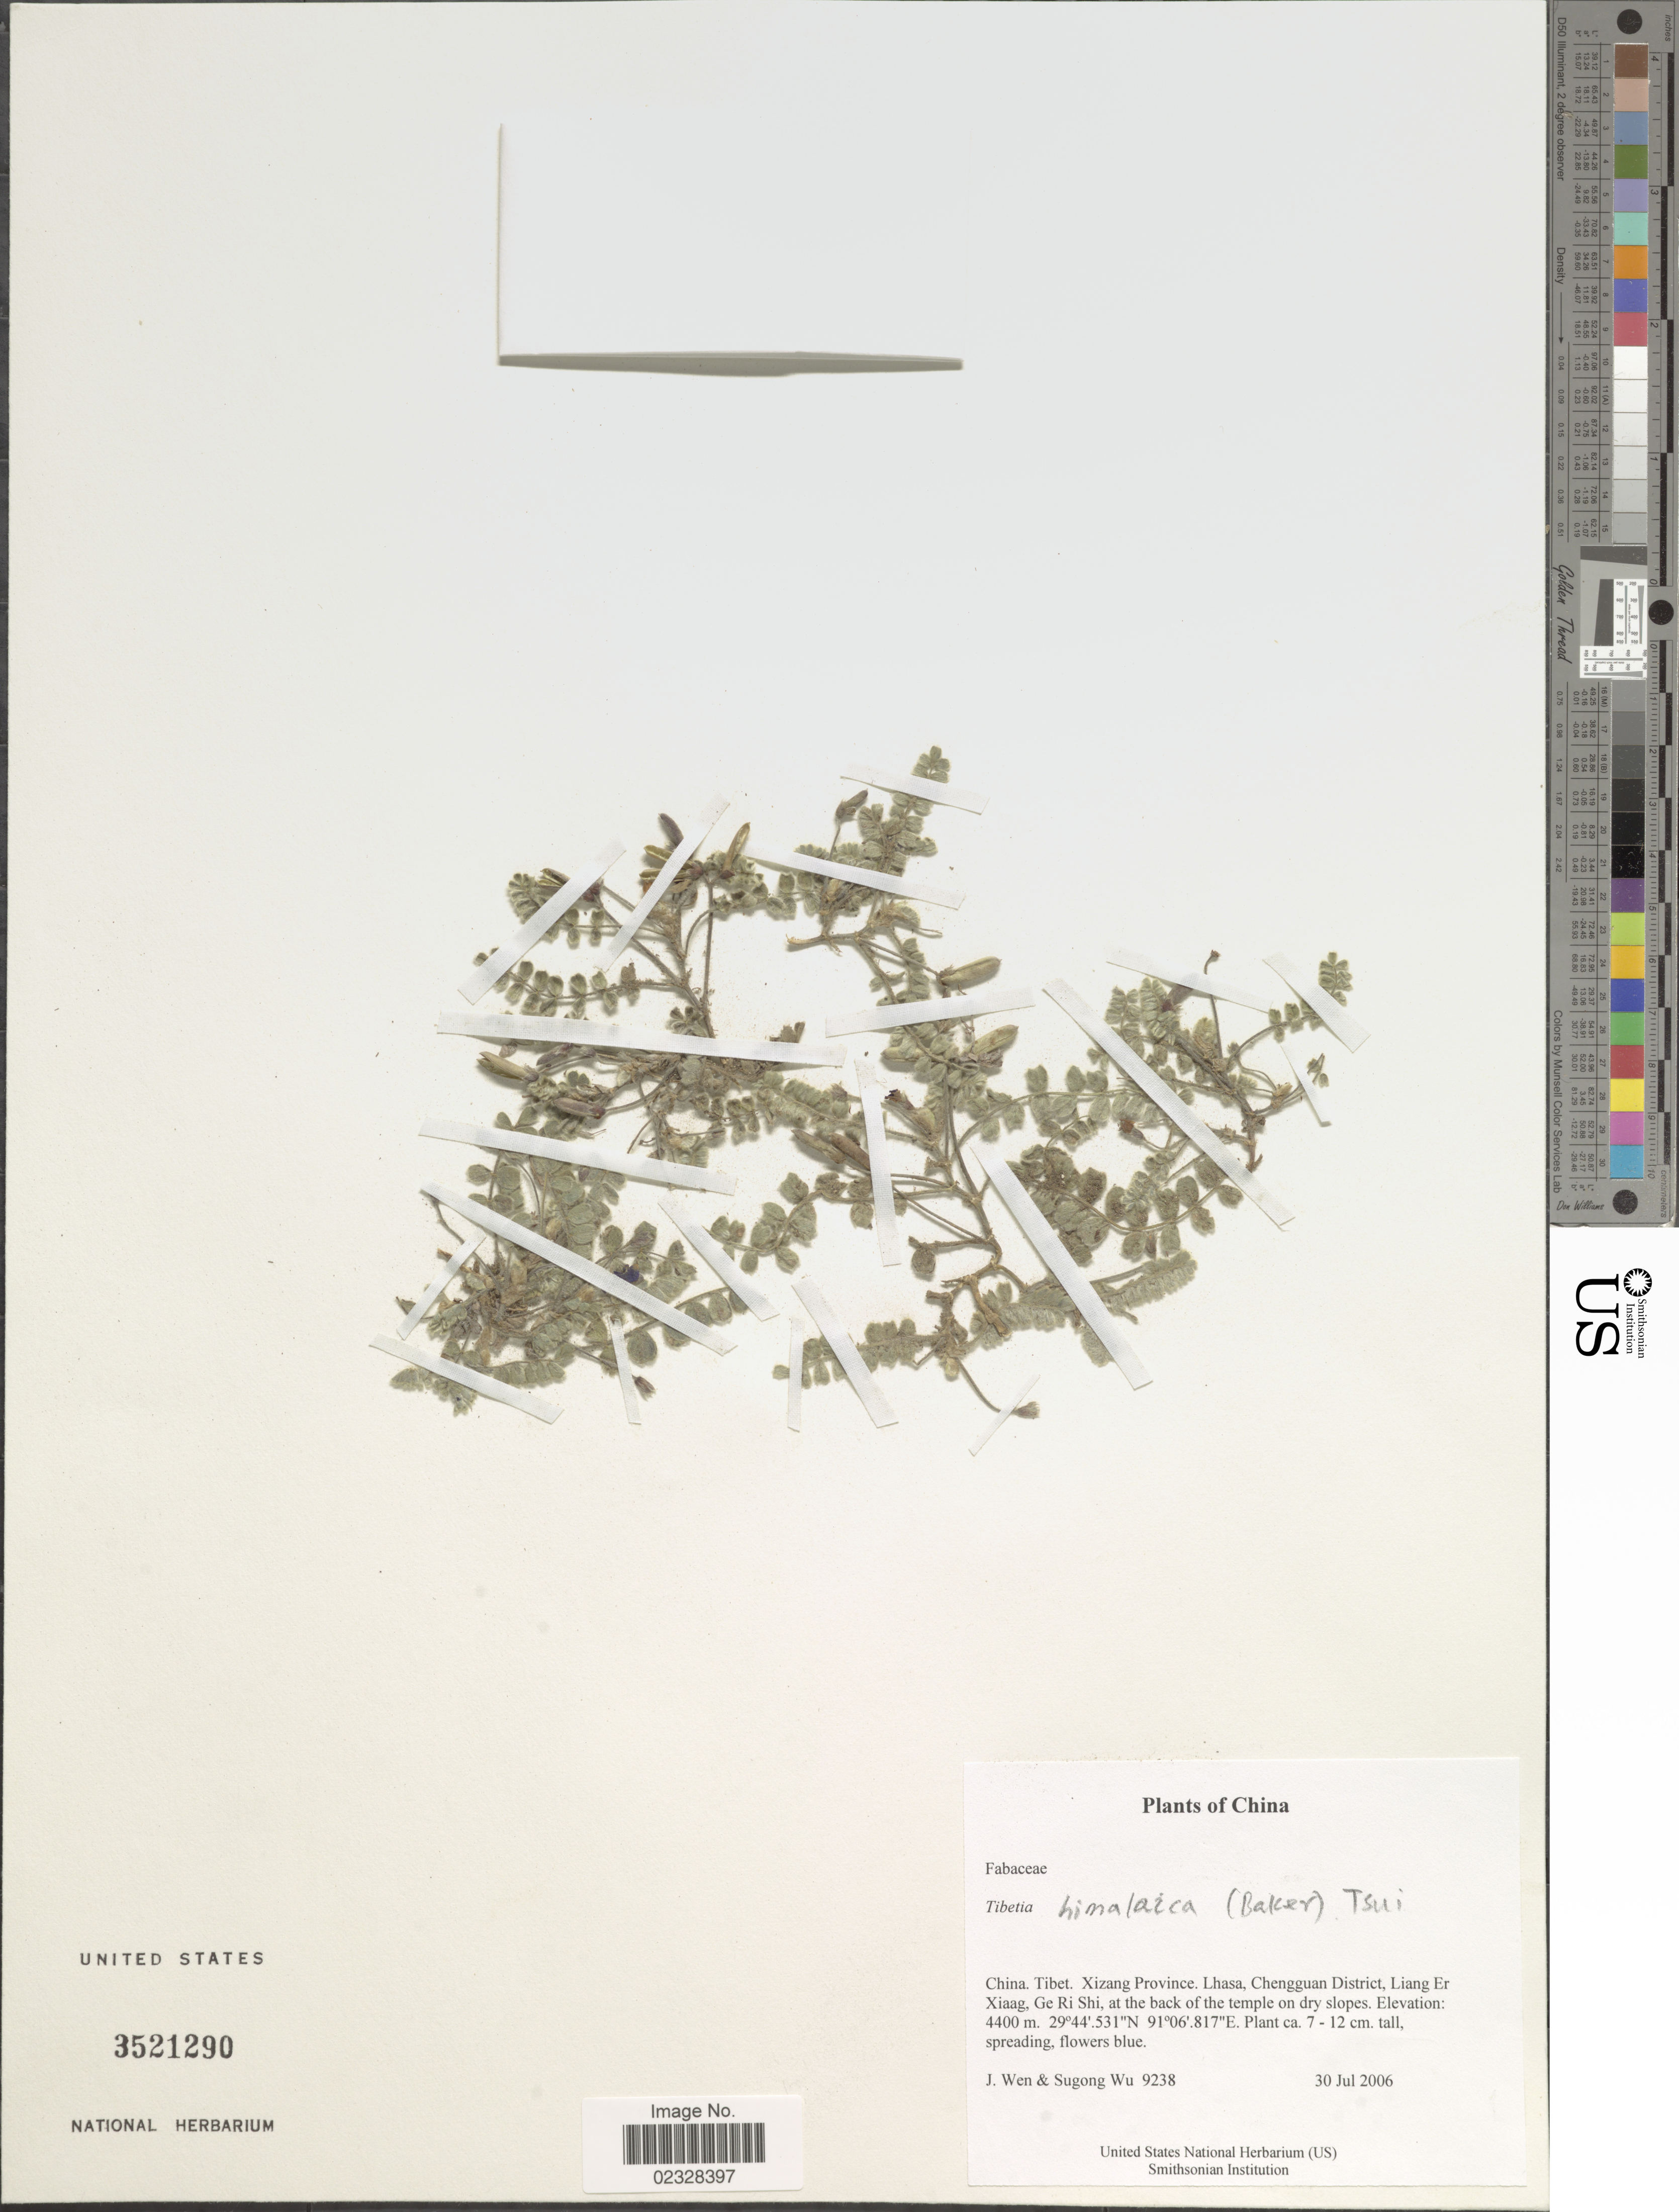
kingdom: Plantae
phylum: Tracheophyta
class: Magnoliopsida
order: Fabales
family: Fabaceae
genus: Tibetia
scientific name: Tibetia himalaica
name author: (Baker) H.B. Cui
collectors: J. Wen & Sugong Wu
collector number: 9238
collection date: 2006-07-30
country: China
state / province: Xizang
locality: Tibet, Xizang Province, Lhasa, Chengguan District, Liang Er Xiaag, Ge Ri Shi, at the back of the temple on dry slopes.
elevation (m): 4400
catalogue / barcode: US 3521290